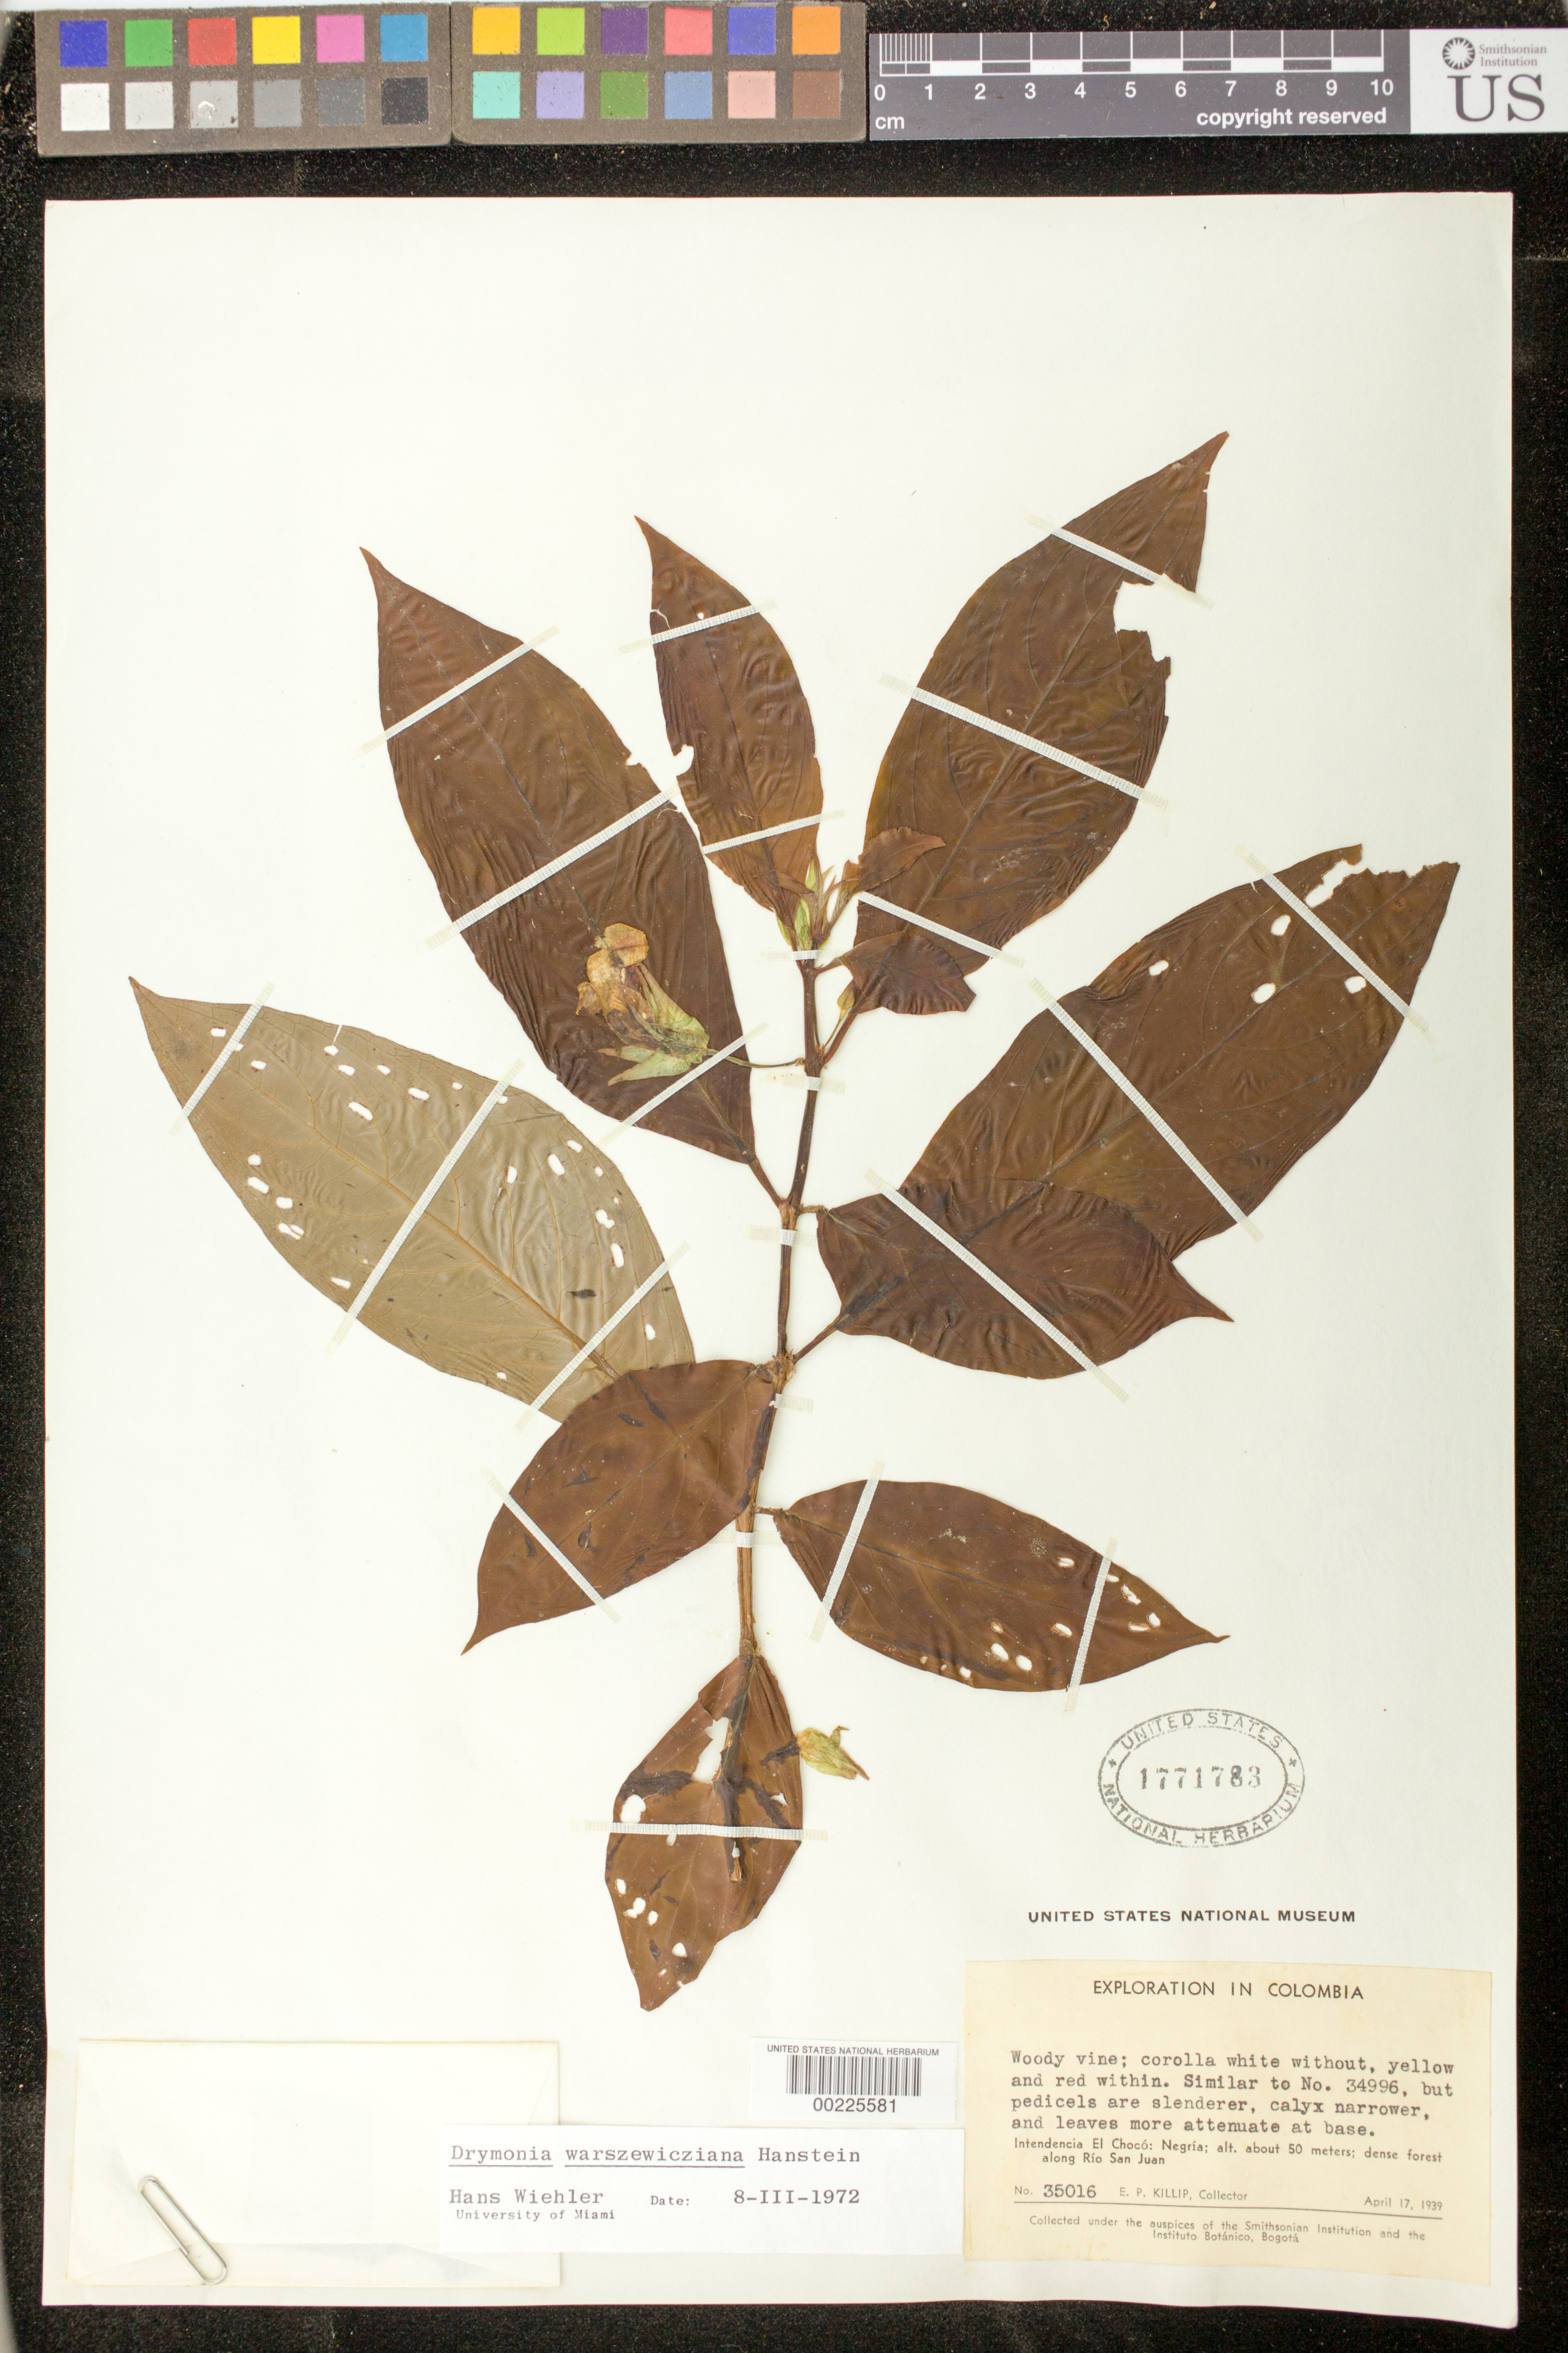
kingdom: Plantae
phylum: Tracheophyta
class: Magnoliopsida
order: Lamiales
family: Gesneriaceae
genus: Drymonia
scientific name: Drymonia warszewicziana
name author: Hanst.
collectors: E. P. Killip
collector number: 35016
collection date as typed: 17 Apr 1939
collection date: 1939-04-17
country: Colombia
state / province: Chocó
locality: Negria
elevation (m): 50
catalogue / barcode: US 1771783